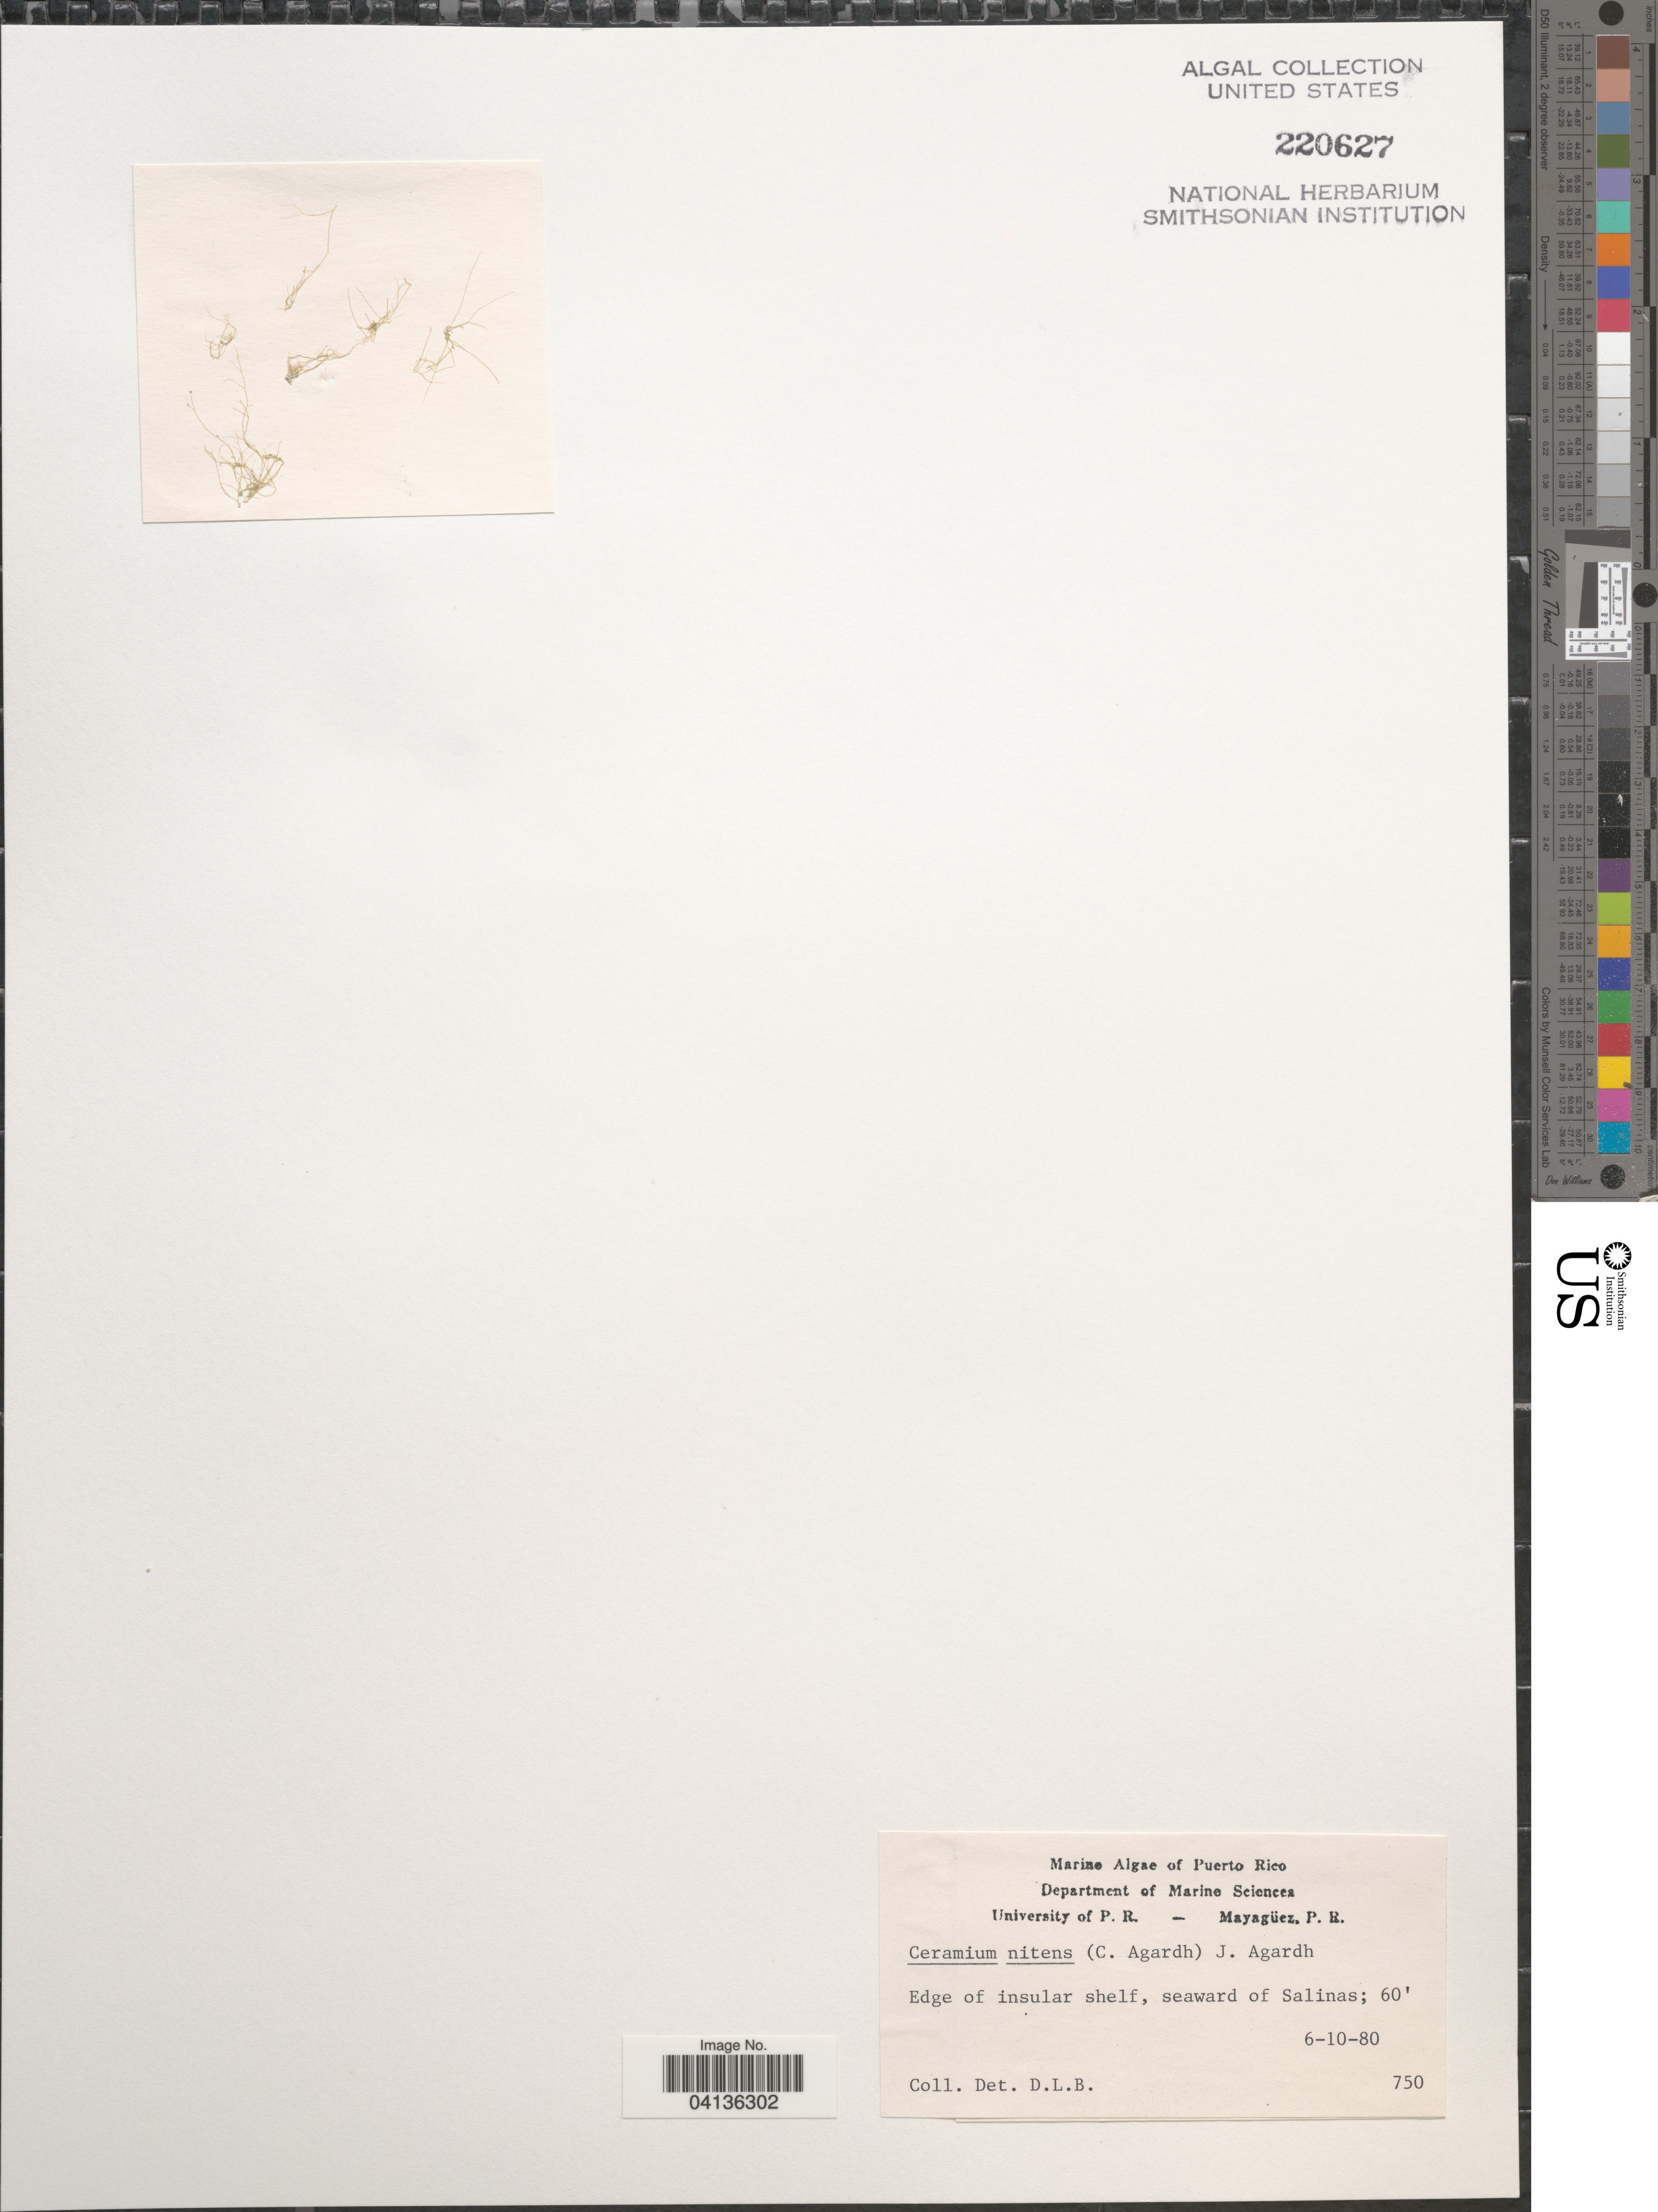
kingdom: Plantae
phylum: Rhodophyta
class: Florideophyceae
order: Ceramiales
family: Ceramiaceae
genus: Ceramium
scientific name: Ceramium nitens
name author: (C. Agardh) J. Agardh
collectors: D. L. B.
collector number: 750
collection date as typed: Transcribed d/m/y: 6/10/80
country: Puerto Rico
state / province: Salinas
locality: Edge of insular shelf, seaward of Salinas.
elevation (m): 18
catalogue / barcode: US 220627